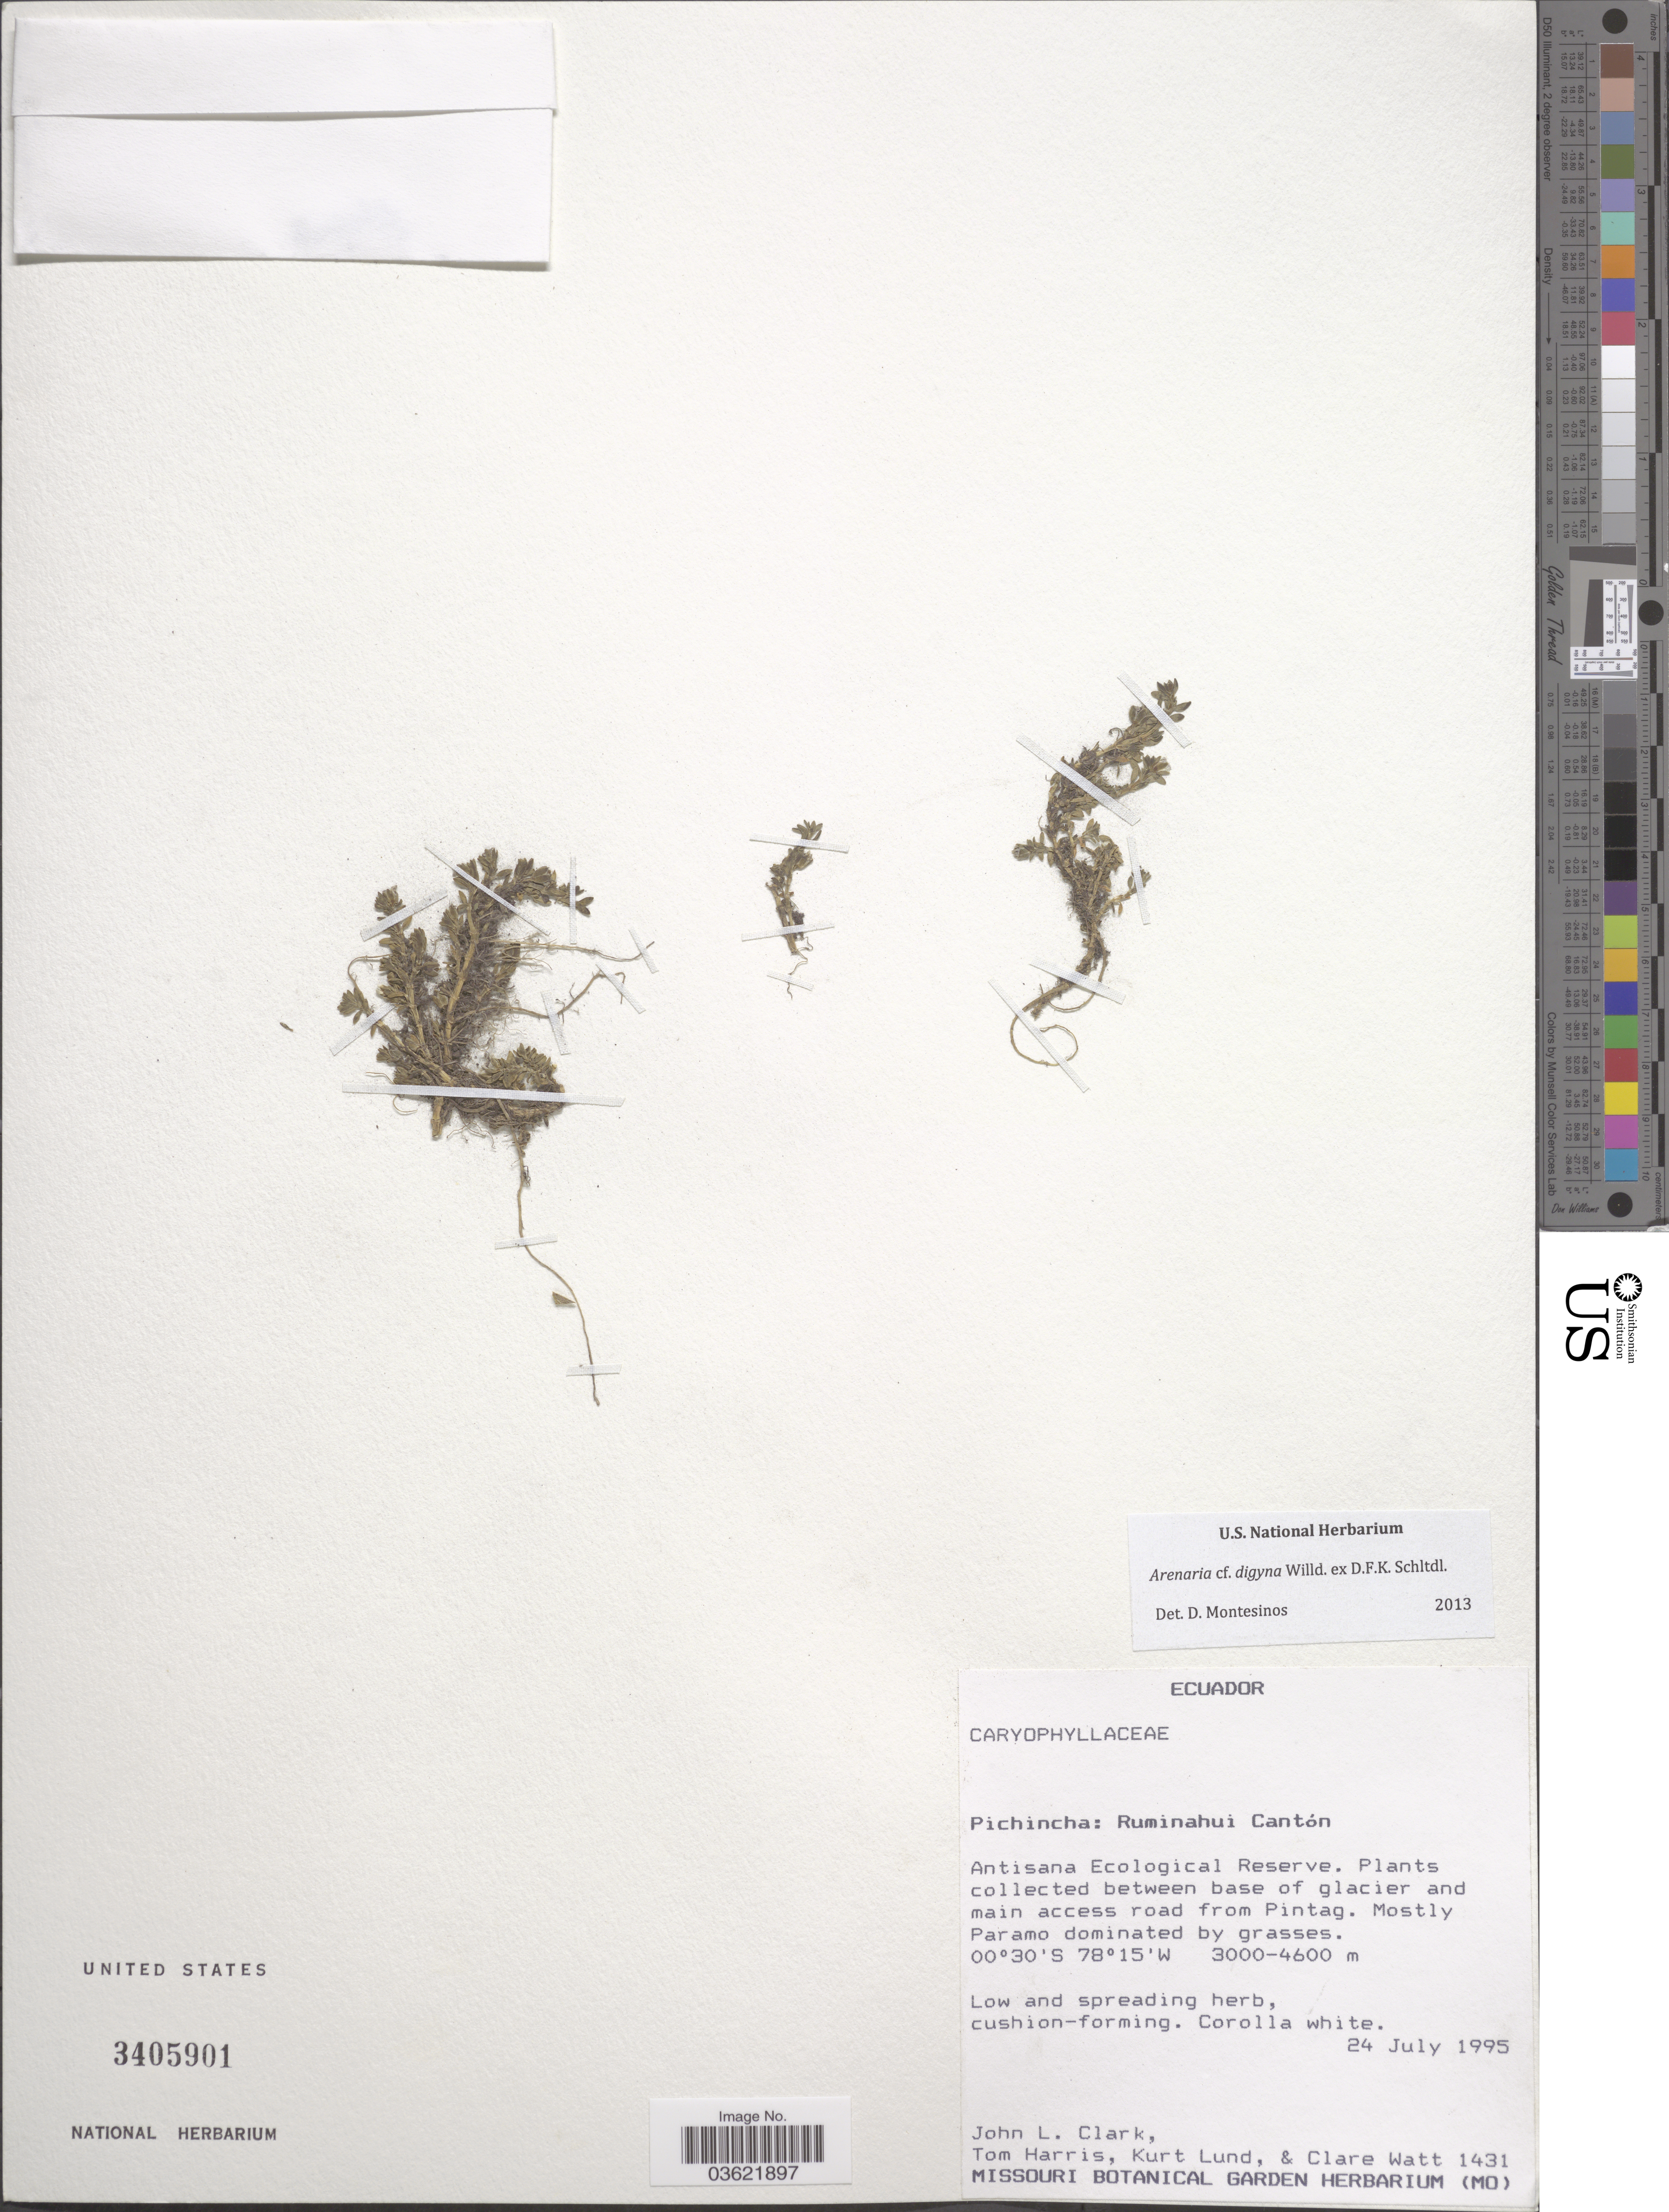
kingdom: Plantae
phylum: Tracheophyta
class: Magnoliopsida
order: Caryophyllales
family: Caryophyllaceae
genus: Arenaria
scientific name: Arenaria digyna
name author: Willd. ex D.F.K. Schltdl.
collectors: J. L. Clark, T. Harris, K. Lund & C. Watt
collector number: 1431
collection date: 1995-07-24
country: Ecuador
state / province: Pichincha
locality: Ruminahui Cantón. Antisana Ecological Reserve.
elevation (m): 3000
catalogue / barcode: US 3405901